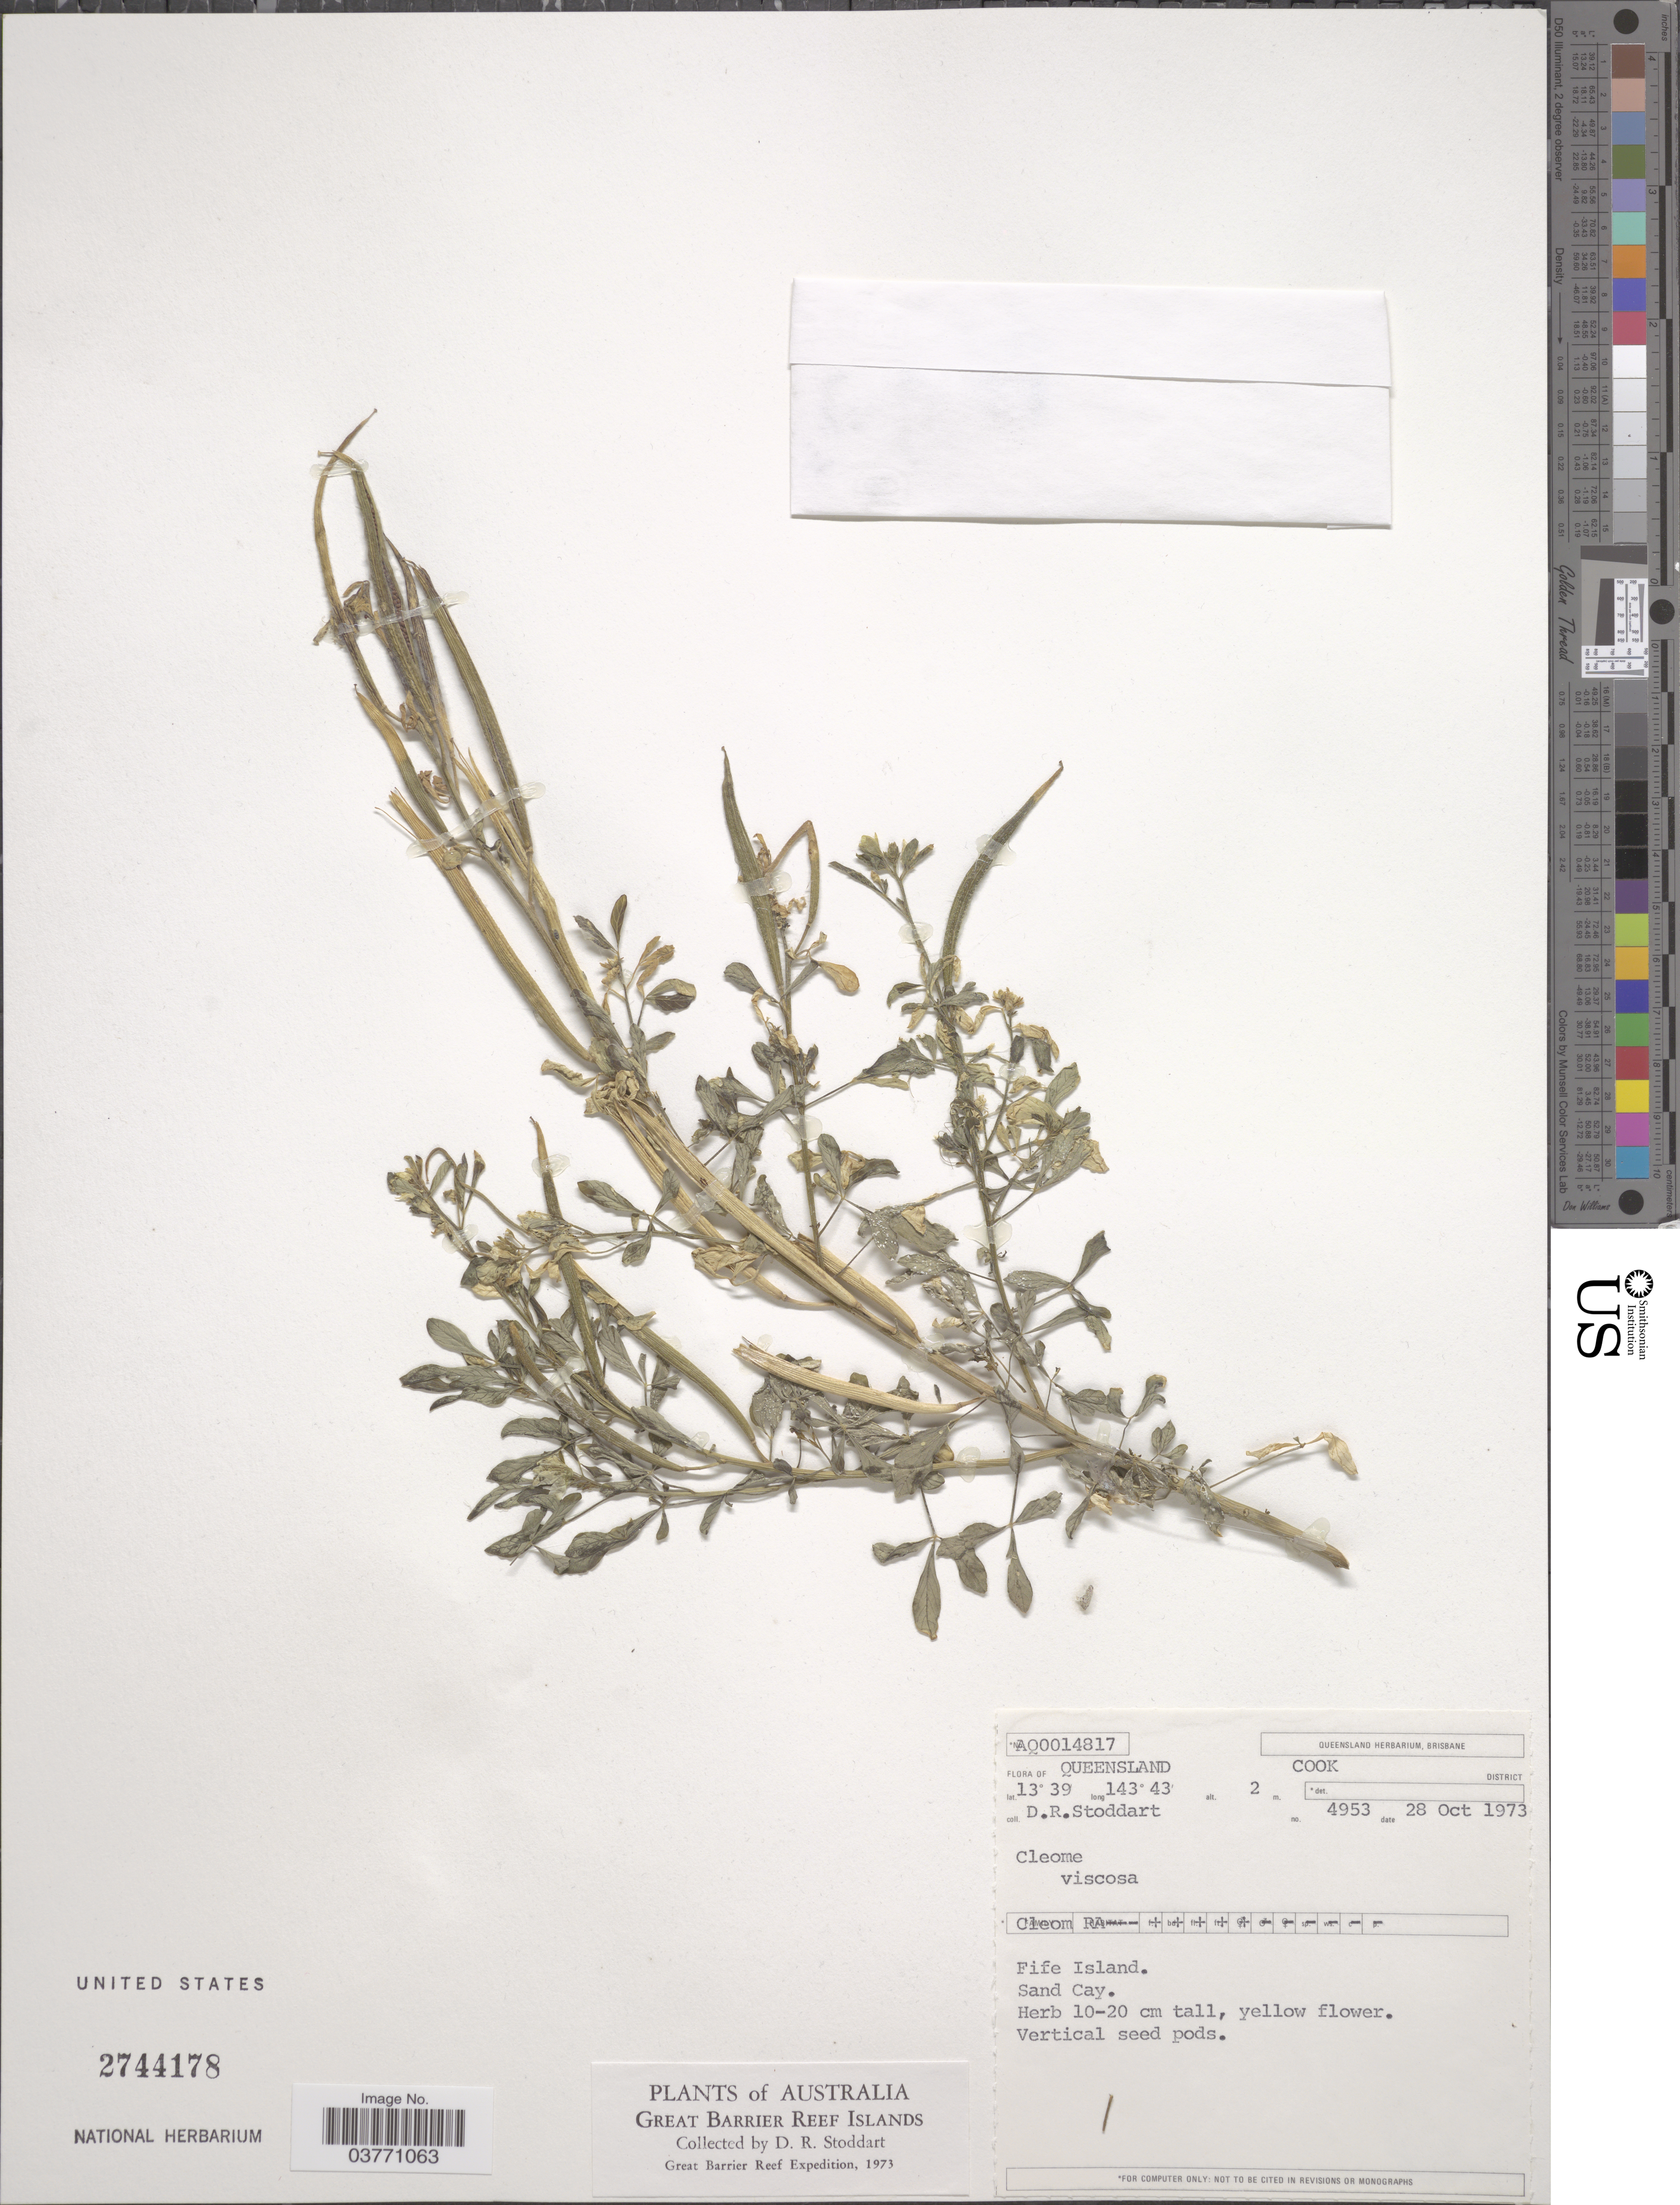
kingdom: Plantae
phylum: Tracheophyta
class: Magnoliopsida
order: Brassicales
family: Cleomaceae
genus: Arivela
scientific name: Arivela viscosa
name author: (L.) Raf.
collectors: D. R. Stoddart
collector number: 4953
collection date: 1973-10-28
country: Australia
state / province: Queensland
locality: Great Barrier Reef Islands. Cook District. Fife Island.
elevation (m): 2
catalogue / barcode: US 2744178